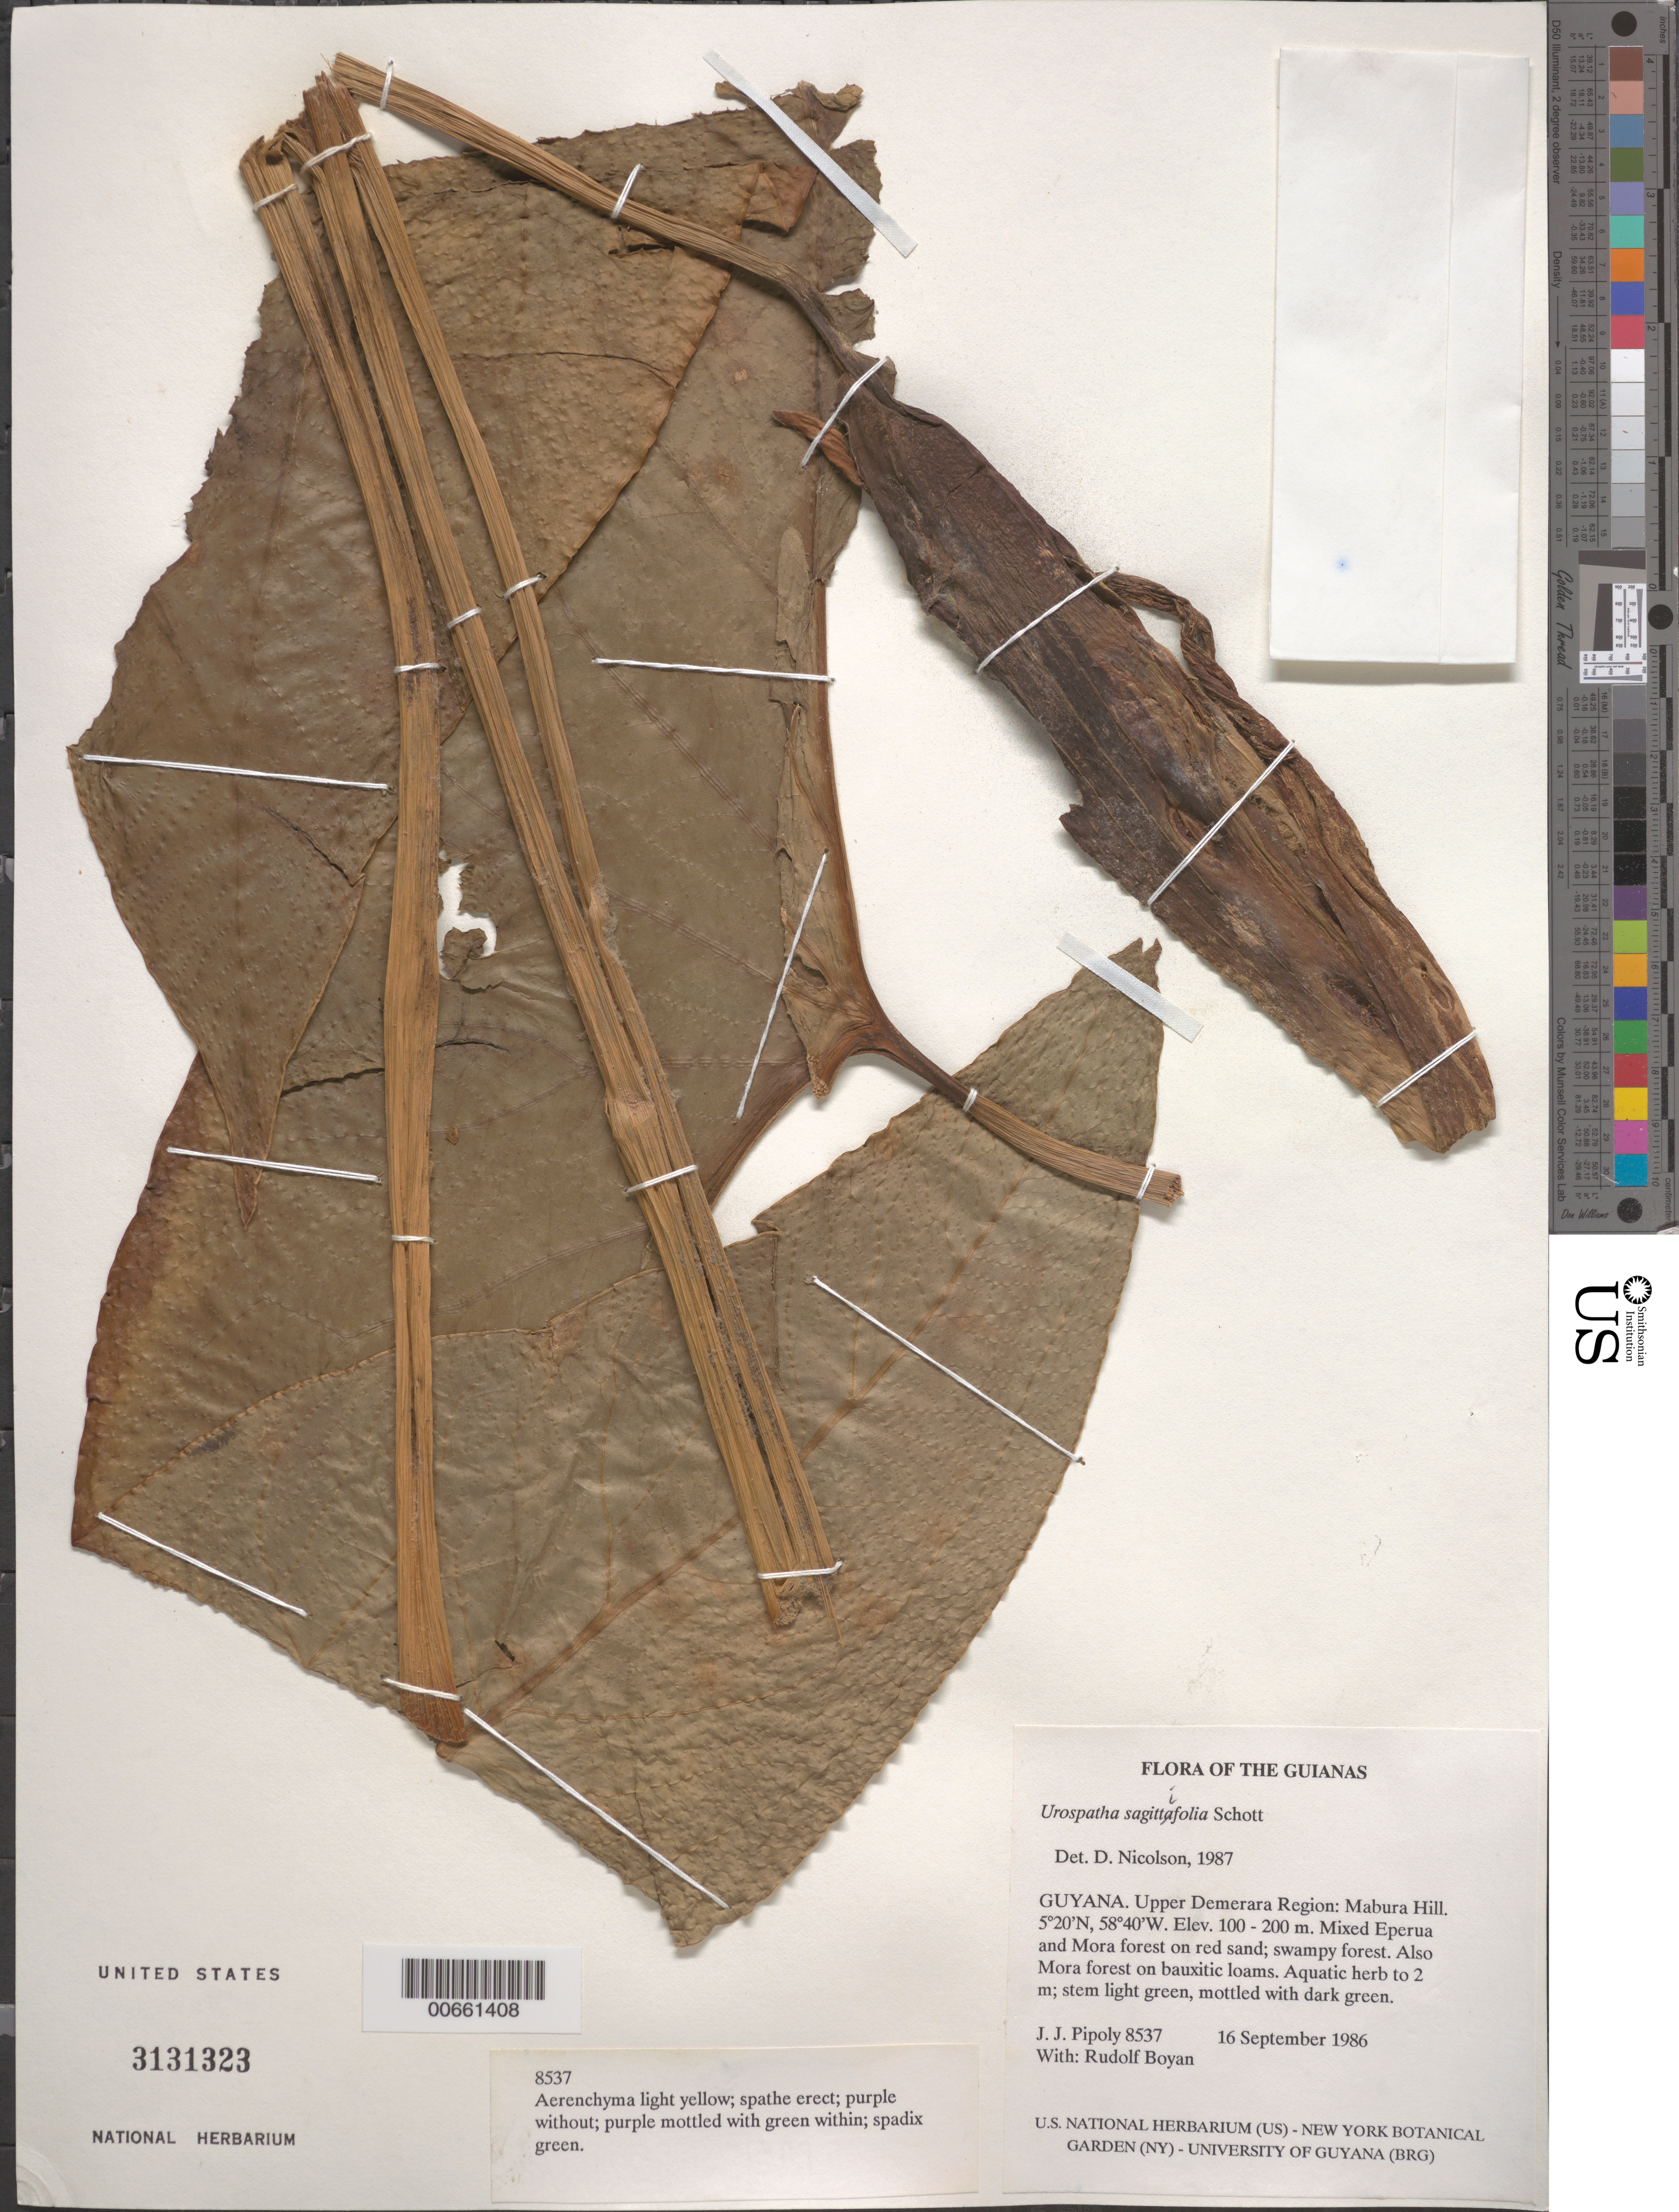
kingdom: Plantae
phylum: Tracheophyta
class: Liliopsida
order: Alismatales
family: Araceae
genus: Urospatha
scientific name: Urospatha sagittifolia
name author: (Rudge) Schott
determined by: Nicolson, Dan H.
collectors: J. J. Pipoly & R. Boyan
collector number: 8537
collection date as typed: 16 September 1986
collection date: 1986-09-16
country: Guyana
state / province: U. Demerara-Berbice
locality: Mabura Hill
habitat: Mixed Eperua and Mora forest on red sand; swampy forest. Also Mora forest on bauxitic loams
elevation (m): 100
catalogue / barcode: US 3131323